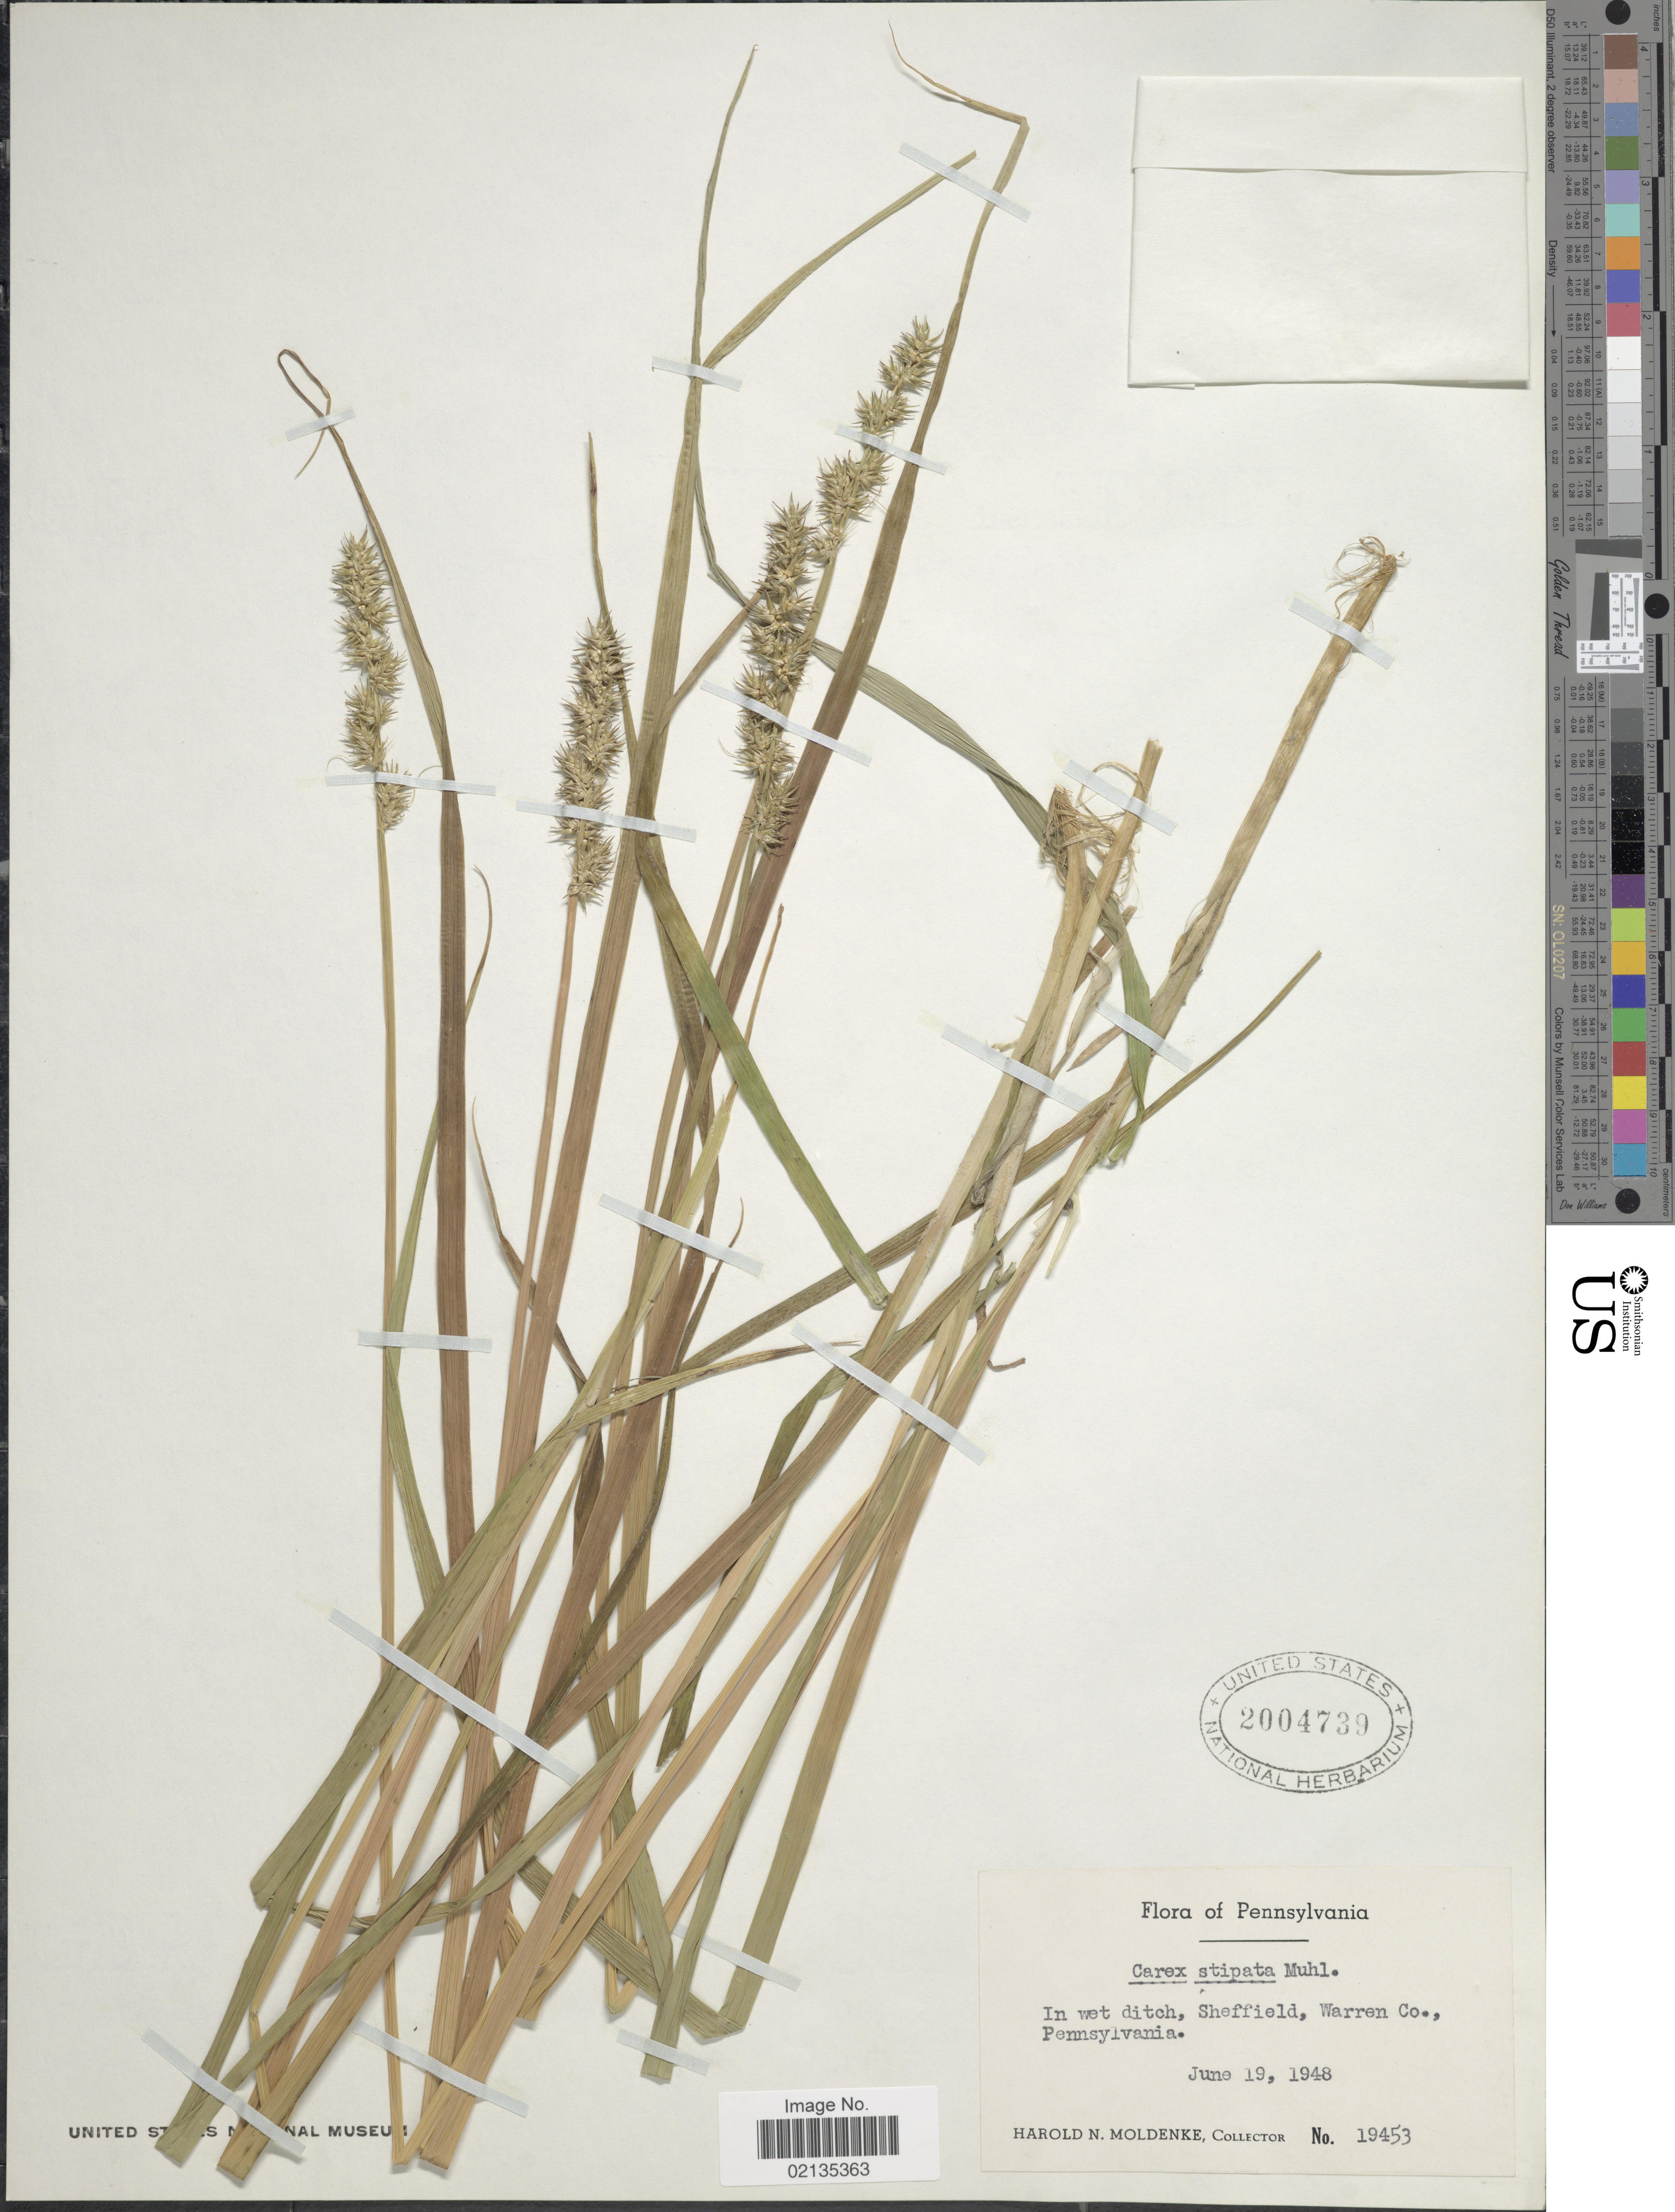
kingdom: Plantae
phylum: Tracheophyta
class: Liliopsida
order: Poales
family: Cyperaceae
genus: Carex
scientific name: Carex stipata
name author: Muhl. ex Willd.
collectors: H. N. Moldenke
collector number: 19453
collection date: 1948-06-19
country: United States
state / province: Pennsylvania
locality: In wet ditch, Sheffield, Warren Co., Pennsylvania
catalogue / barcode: US 2004739